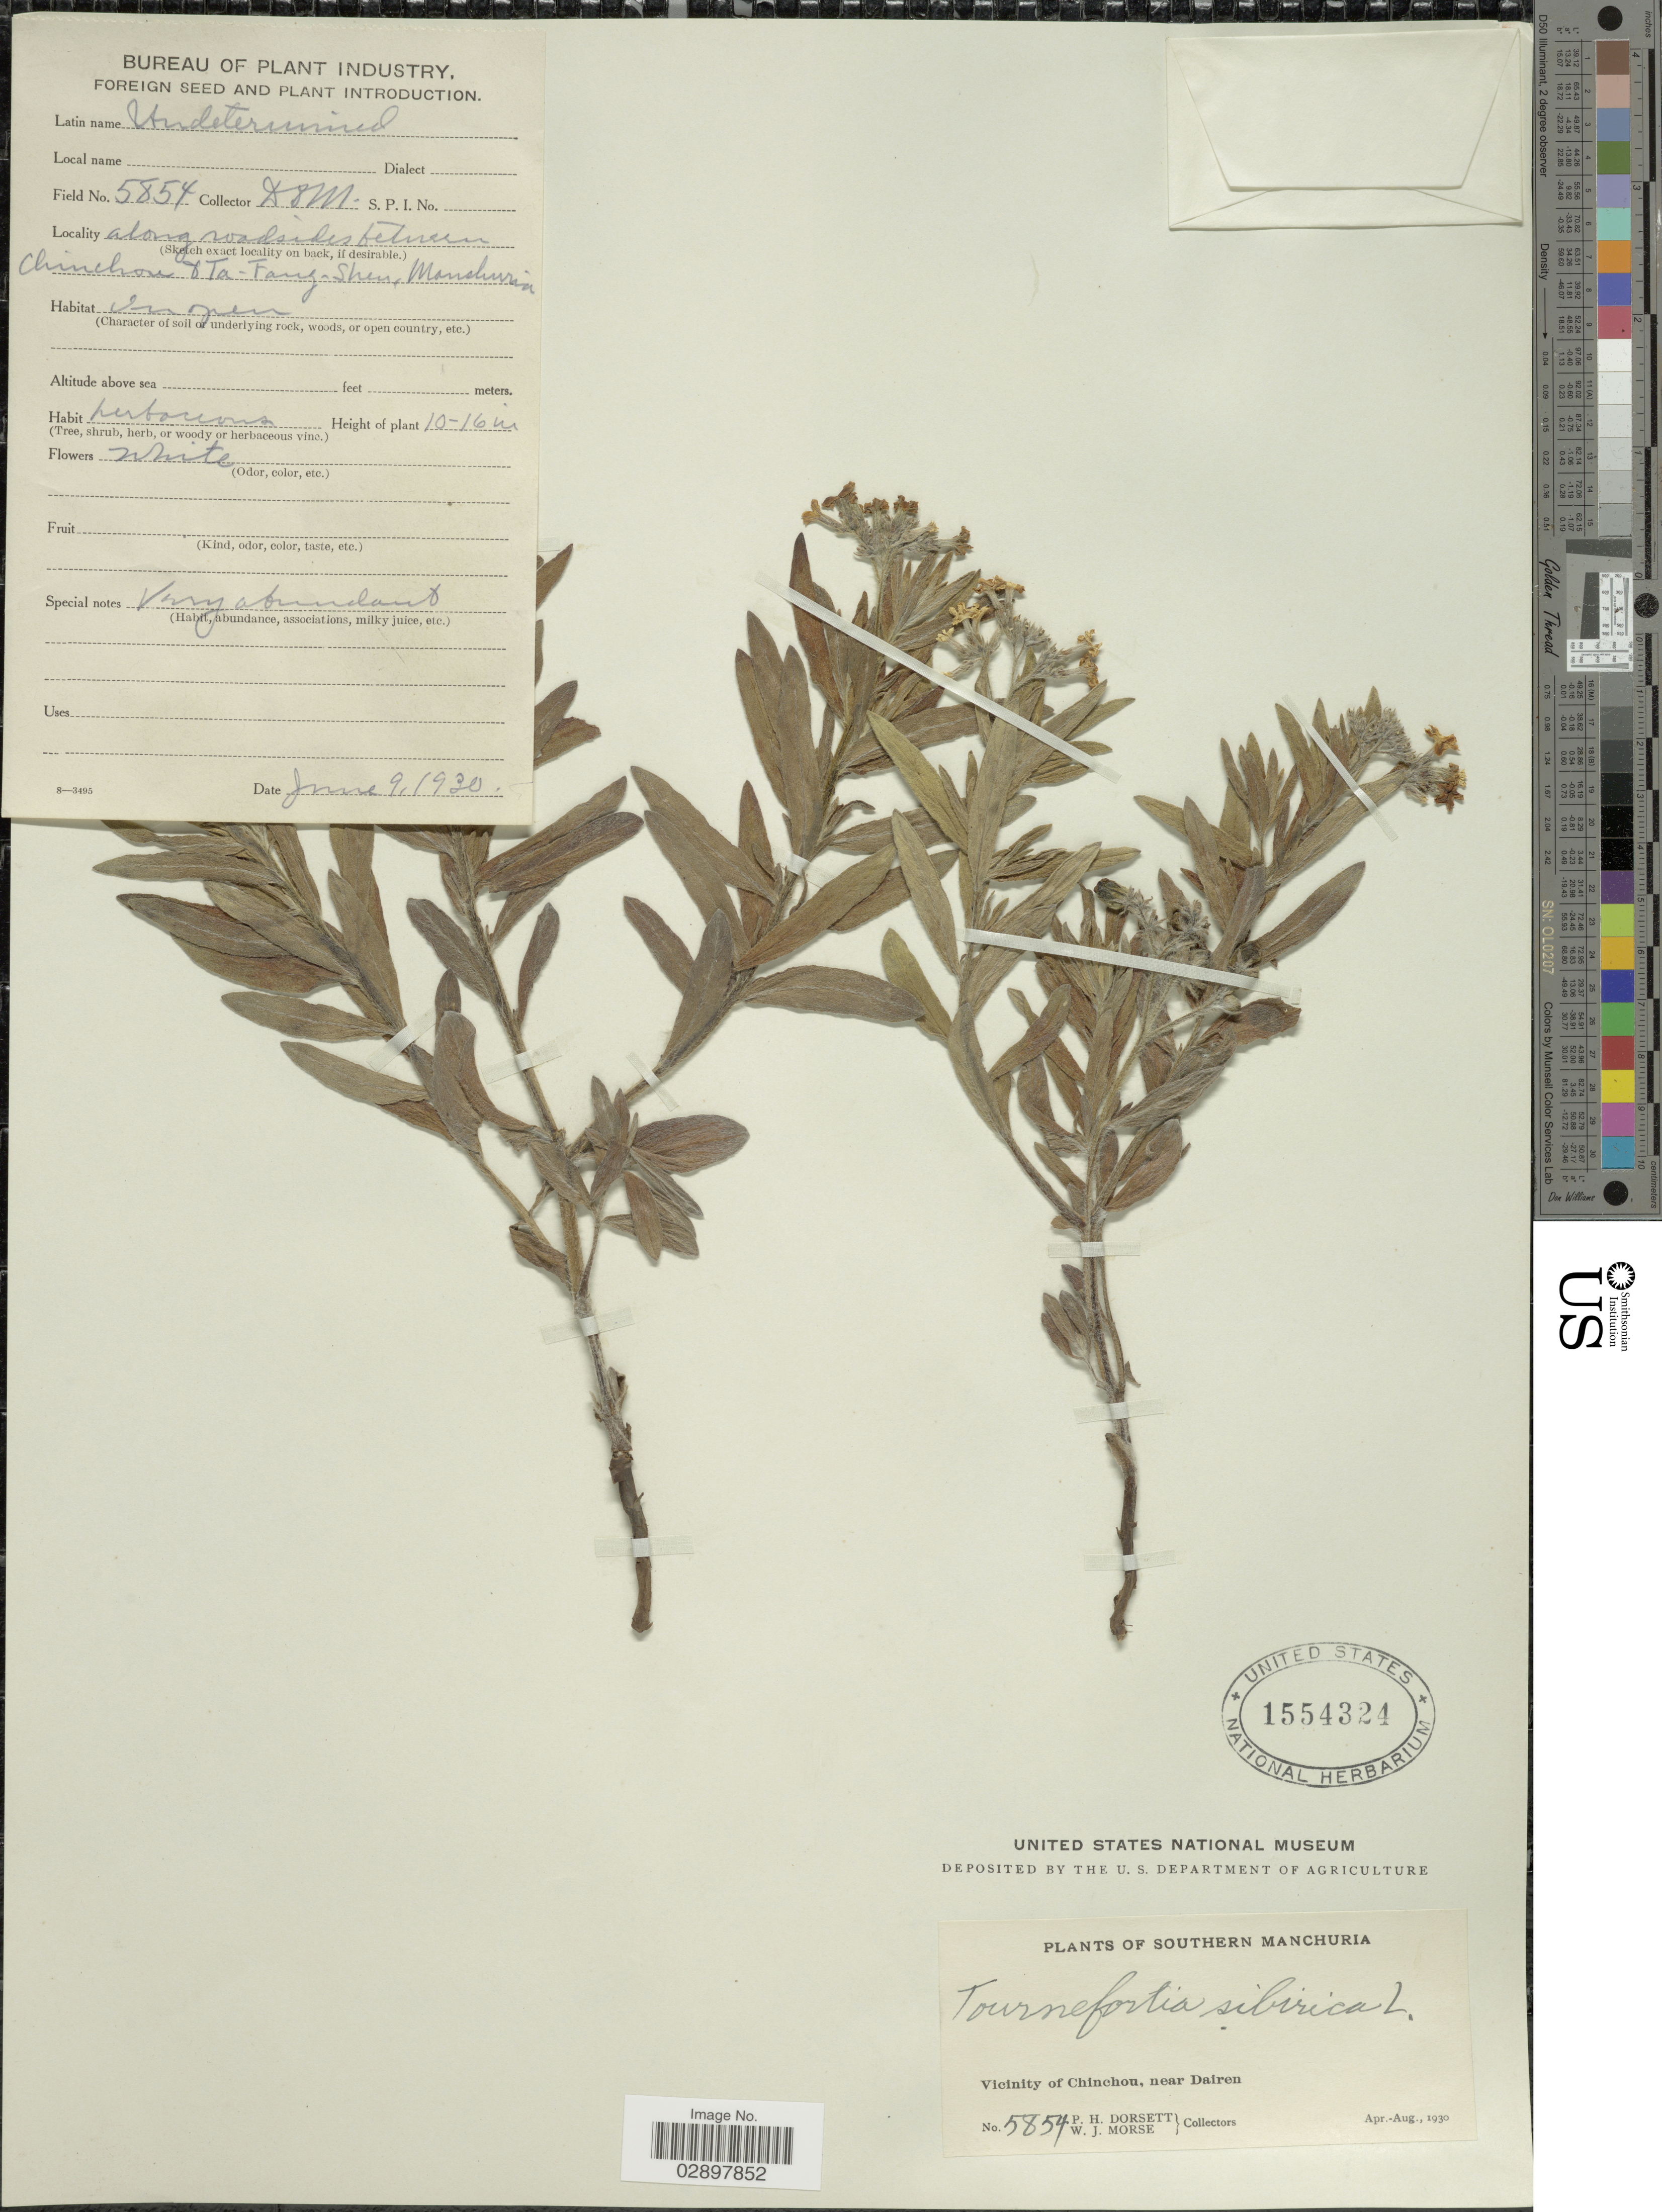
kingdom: Plantae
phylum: Tracheophyta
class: Magnoliopsida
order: Boraginales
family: Heliotropiaceae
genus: Tournefortia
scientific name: Tournefortia sibirica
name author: L.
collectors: P. H. Dorsett & W. J. Morse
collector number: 5854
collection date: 1930-06-09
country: China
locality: Southern Manchuria. Vicinity of Chinchou, near Dairen. Along roadsides between Chinchou and Ta-Fang-Shen.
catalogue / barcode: US 1554324